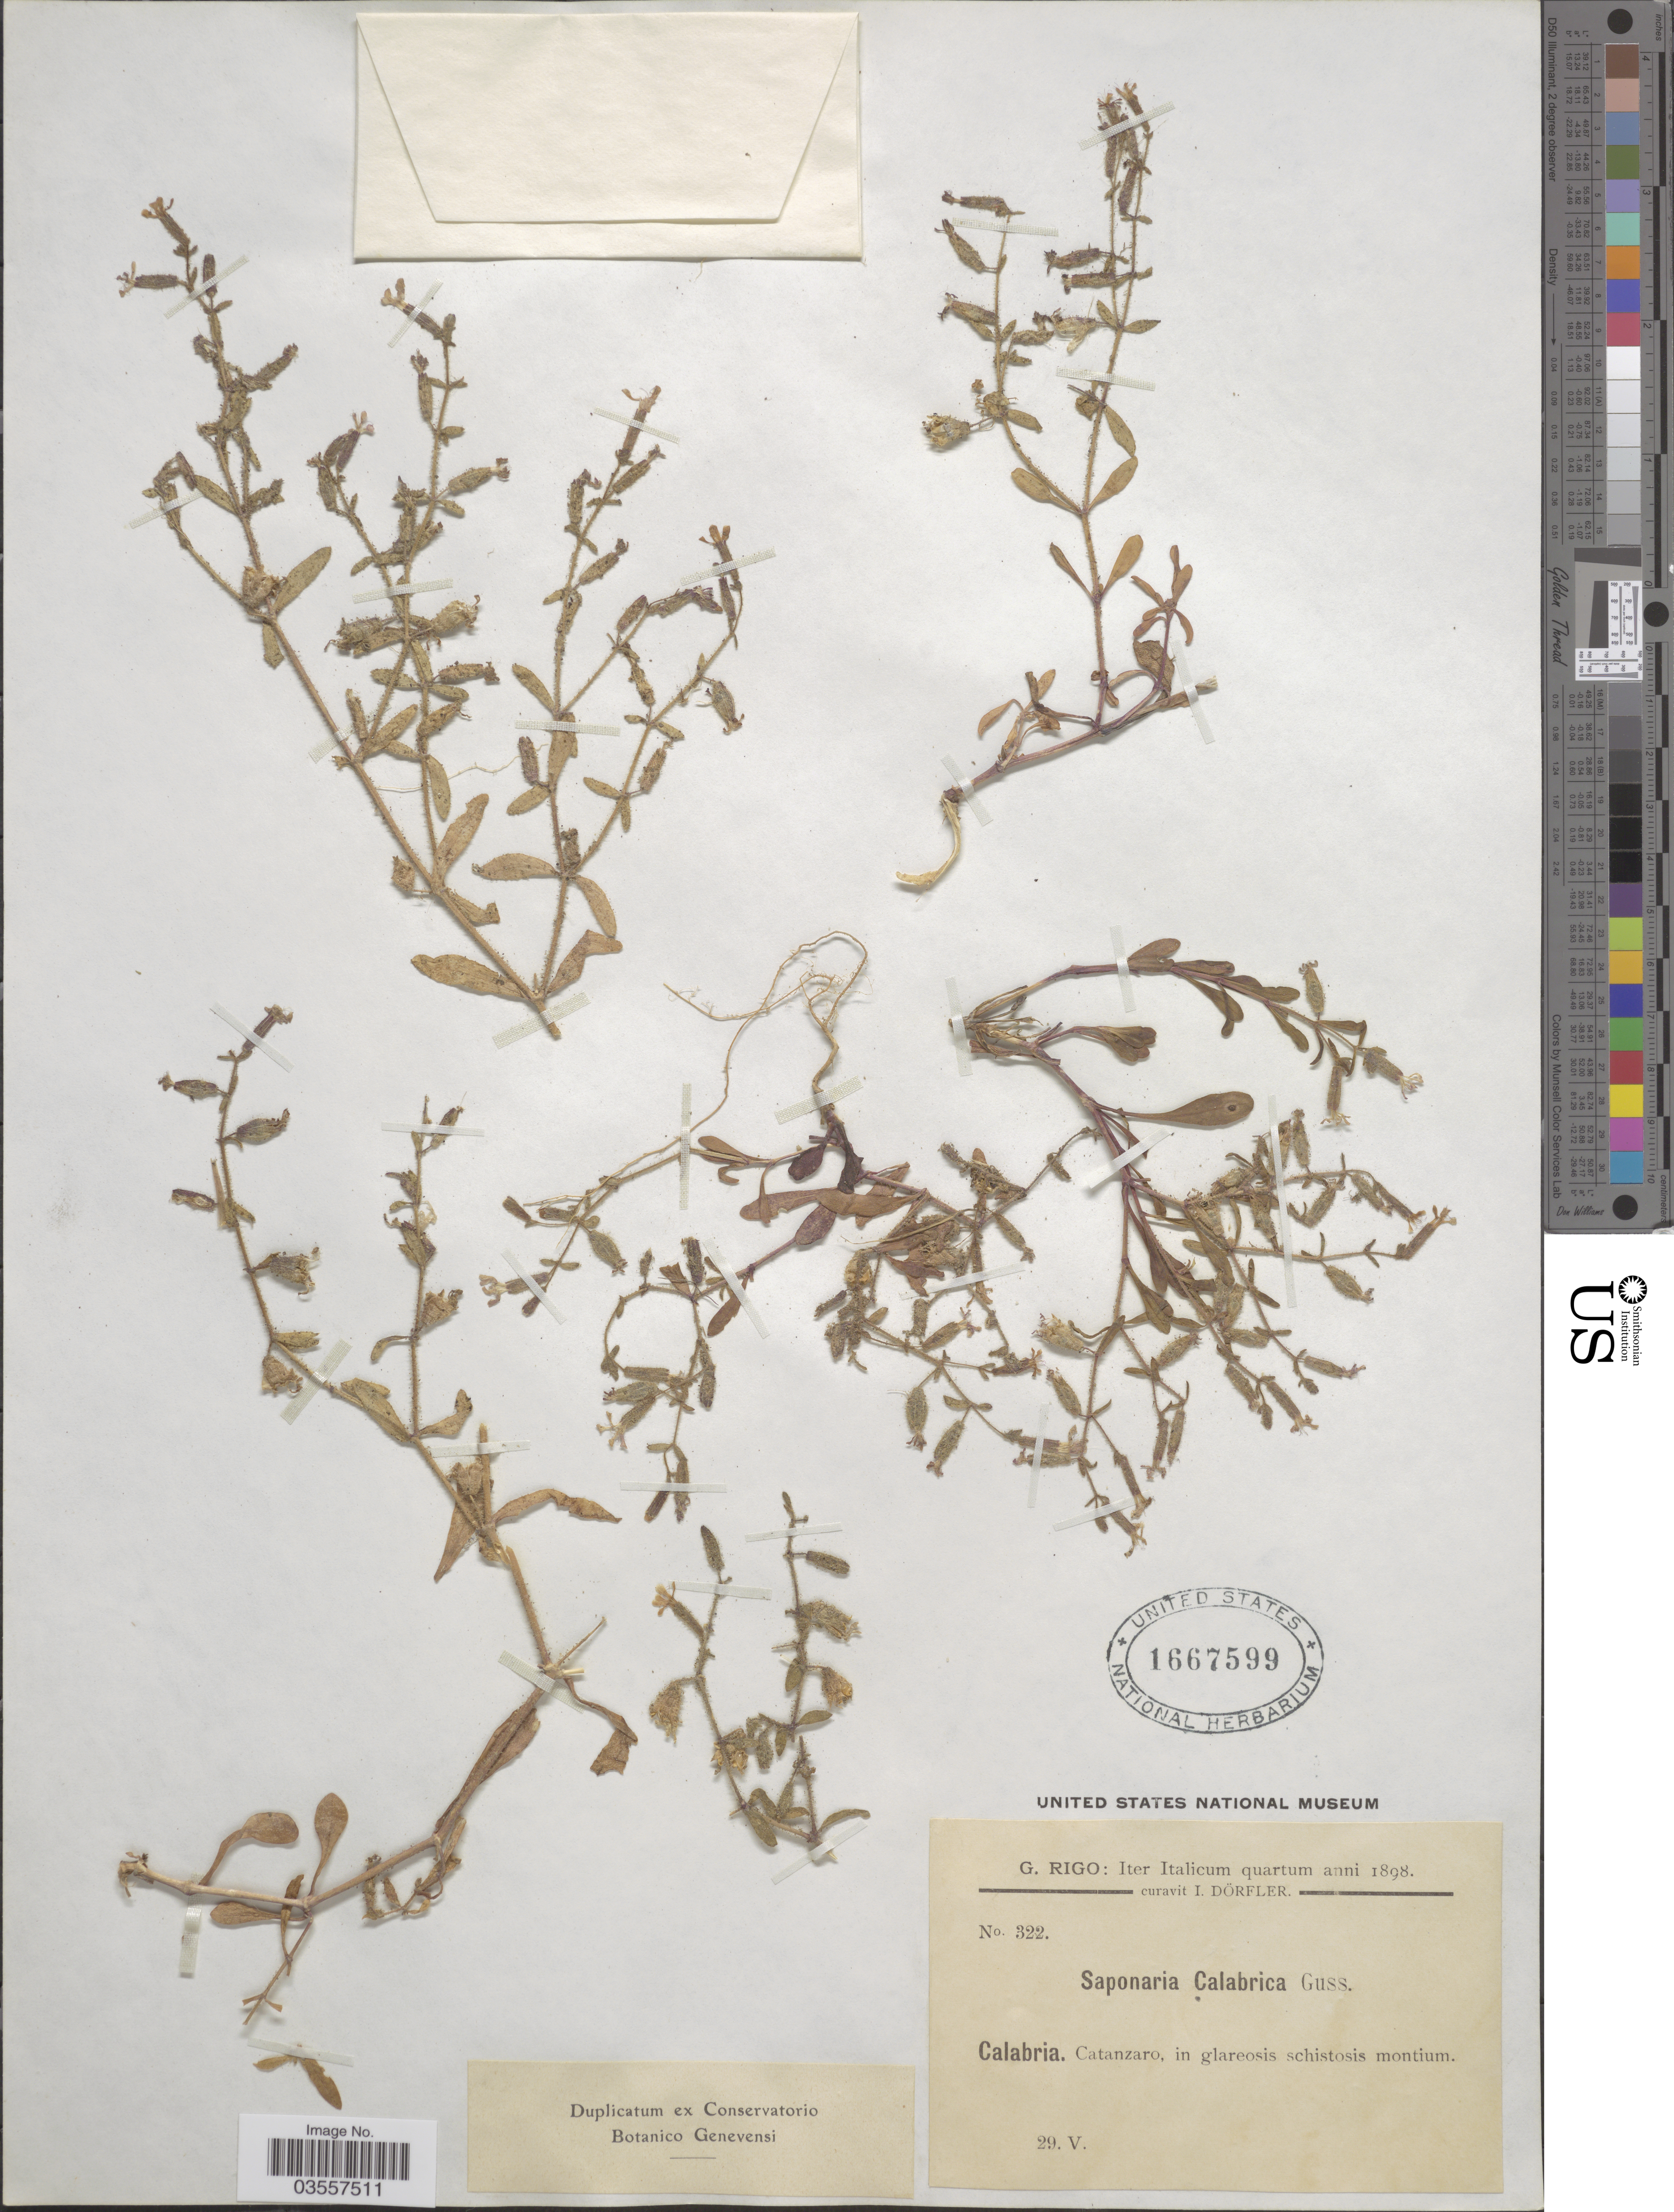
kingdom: Plantae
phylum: Tracheophyta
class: Magnoliopsida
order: Caryophyllales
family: Caryophyllaceae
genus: Saponaria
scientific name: Saponaria calabrica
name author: Gussone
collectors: G. Rigo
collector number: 322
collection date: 1898-05-29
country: Italy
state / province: Calabria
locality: Iter Italicum. Catanzaro, in glareosis schistosis montium.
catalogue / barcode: US 1667599